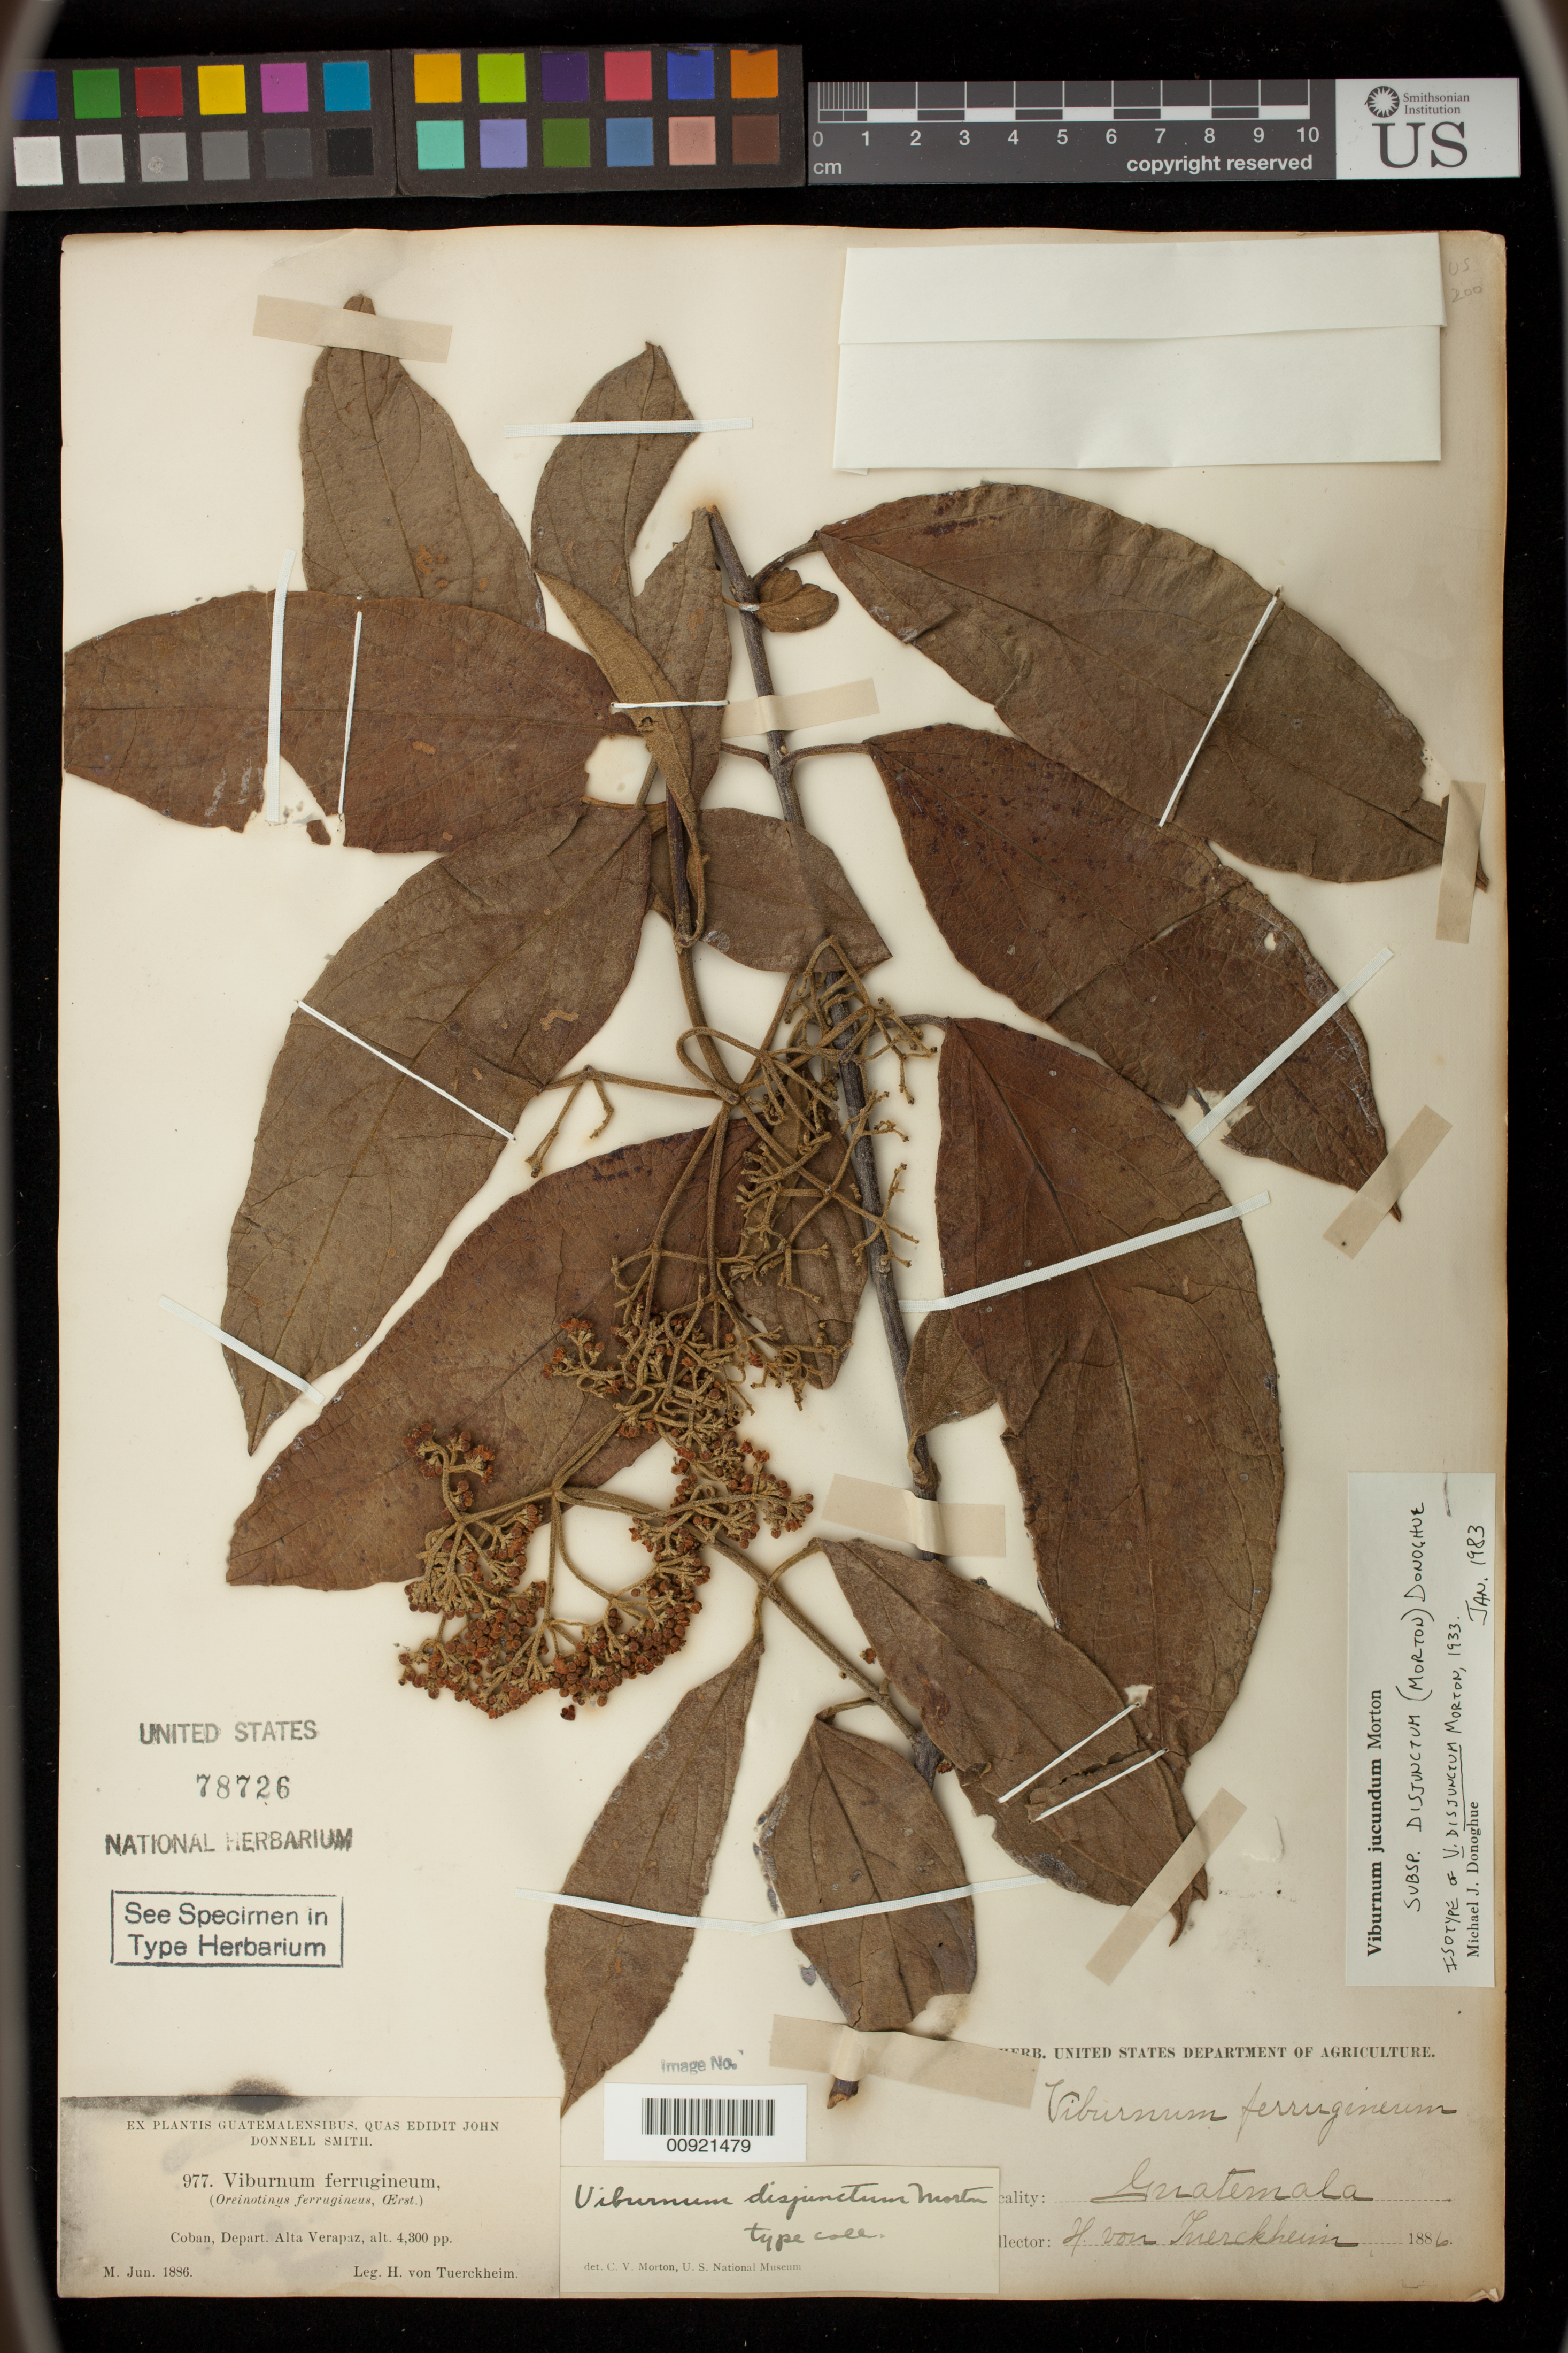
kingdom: Plantae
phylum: Tracheophyta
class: Magnoliopsida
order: Dipsacales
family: Viburnaceae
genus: Viburnum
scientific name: Viburnum disjunctum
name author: C.V. Morton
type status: Isotype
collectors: H. von Türckheim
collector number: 977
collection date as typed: Jun 1886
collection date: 1886-06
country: Guatemala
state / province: Alta Verapaz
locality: Cobán; alt. 4300 ft.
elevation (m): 1311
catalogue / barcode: US 78726